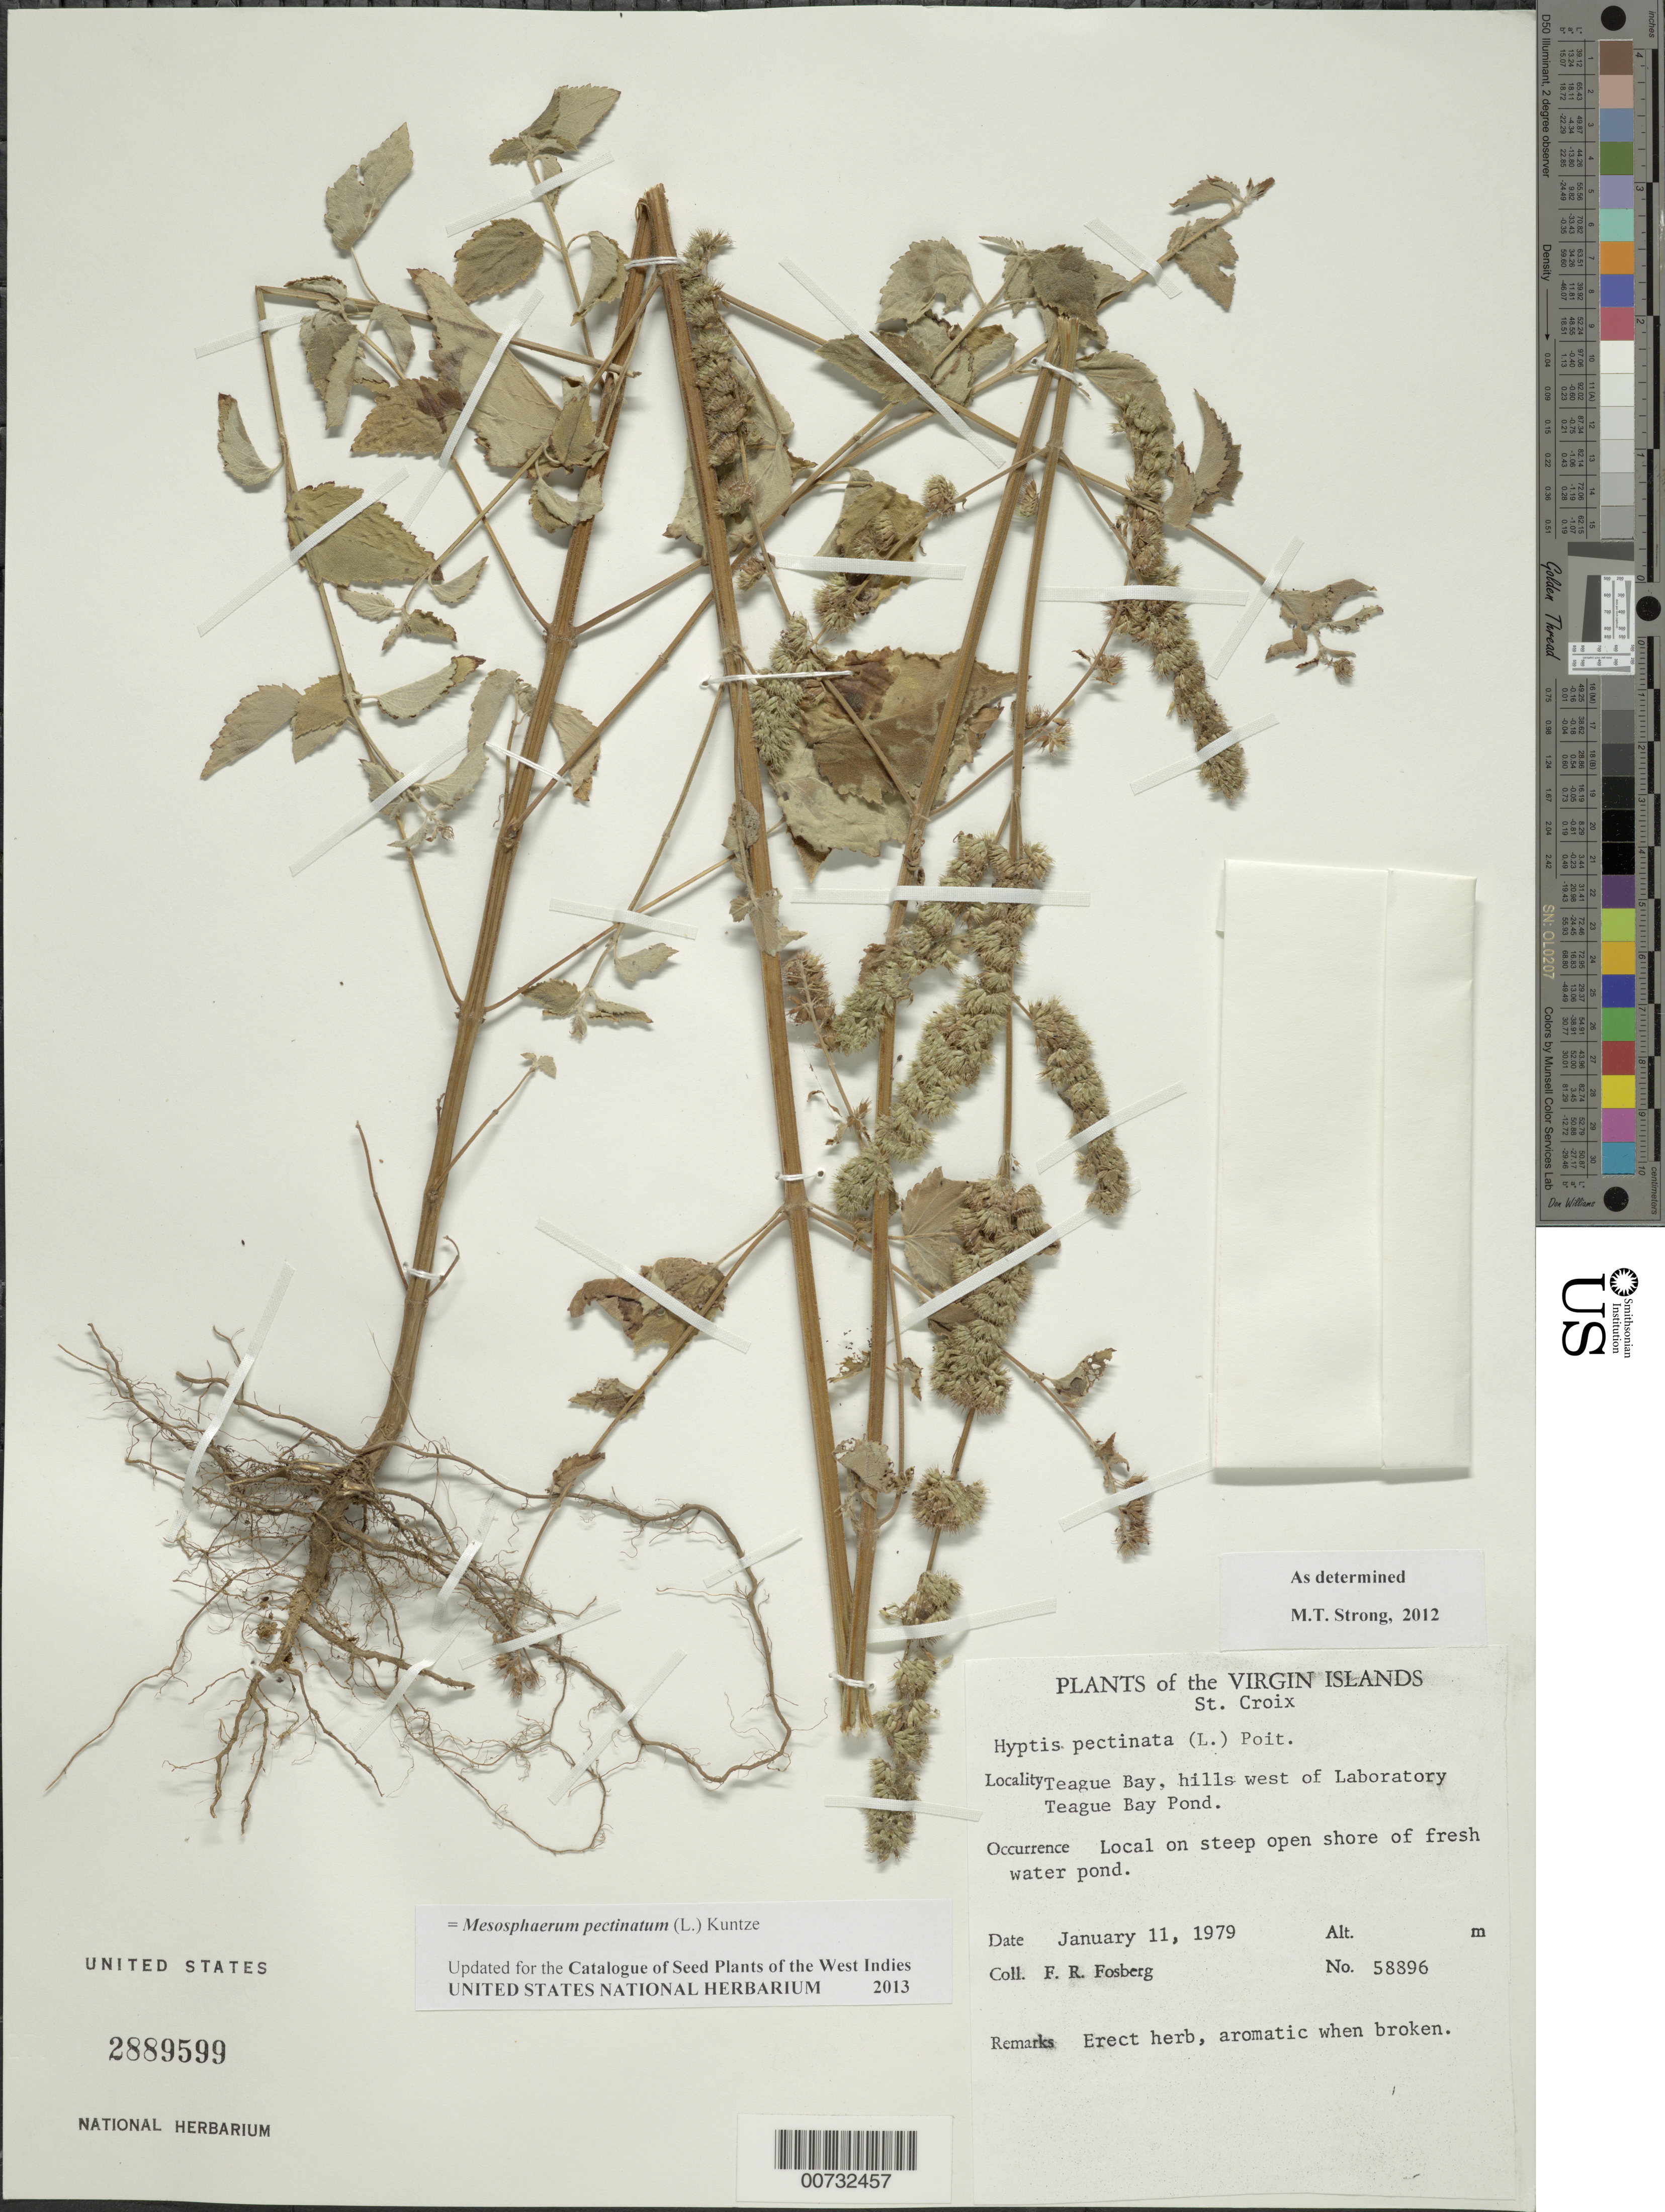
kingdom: Plantae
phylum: Tracheophyta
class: Magnoliopsida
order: Lamiales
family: Lamiaceae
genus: Mesosphaerum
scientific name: Mesosphaerum pectinatum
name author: (L.) Kuntze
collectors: F. R. Fosberg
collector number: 58896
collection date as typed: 11 Jan 1979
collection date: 1979-01-11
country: U.S. Virgin Islands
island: St. Croix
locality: Teague Bay, hills W of laboratory Teague Bay pond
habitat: On steep open shore of fresh water pond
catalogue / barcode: US 2889599